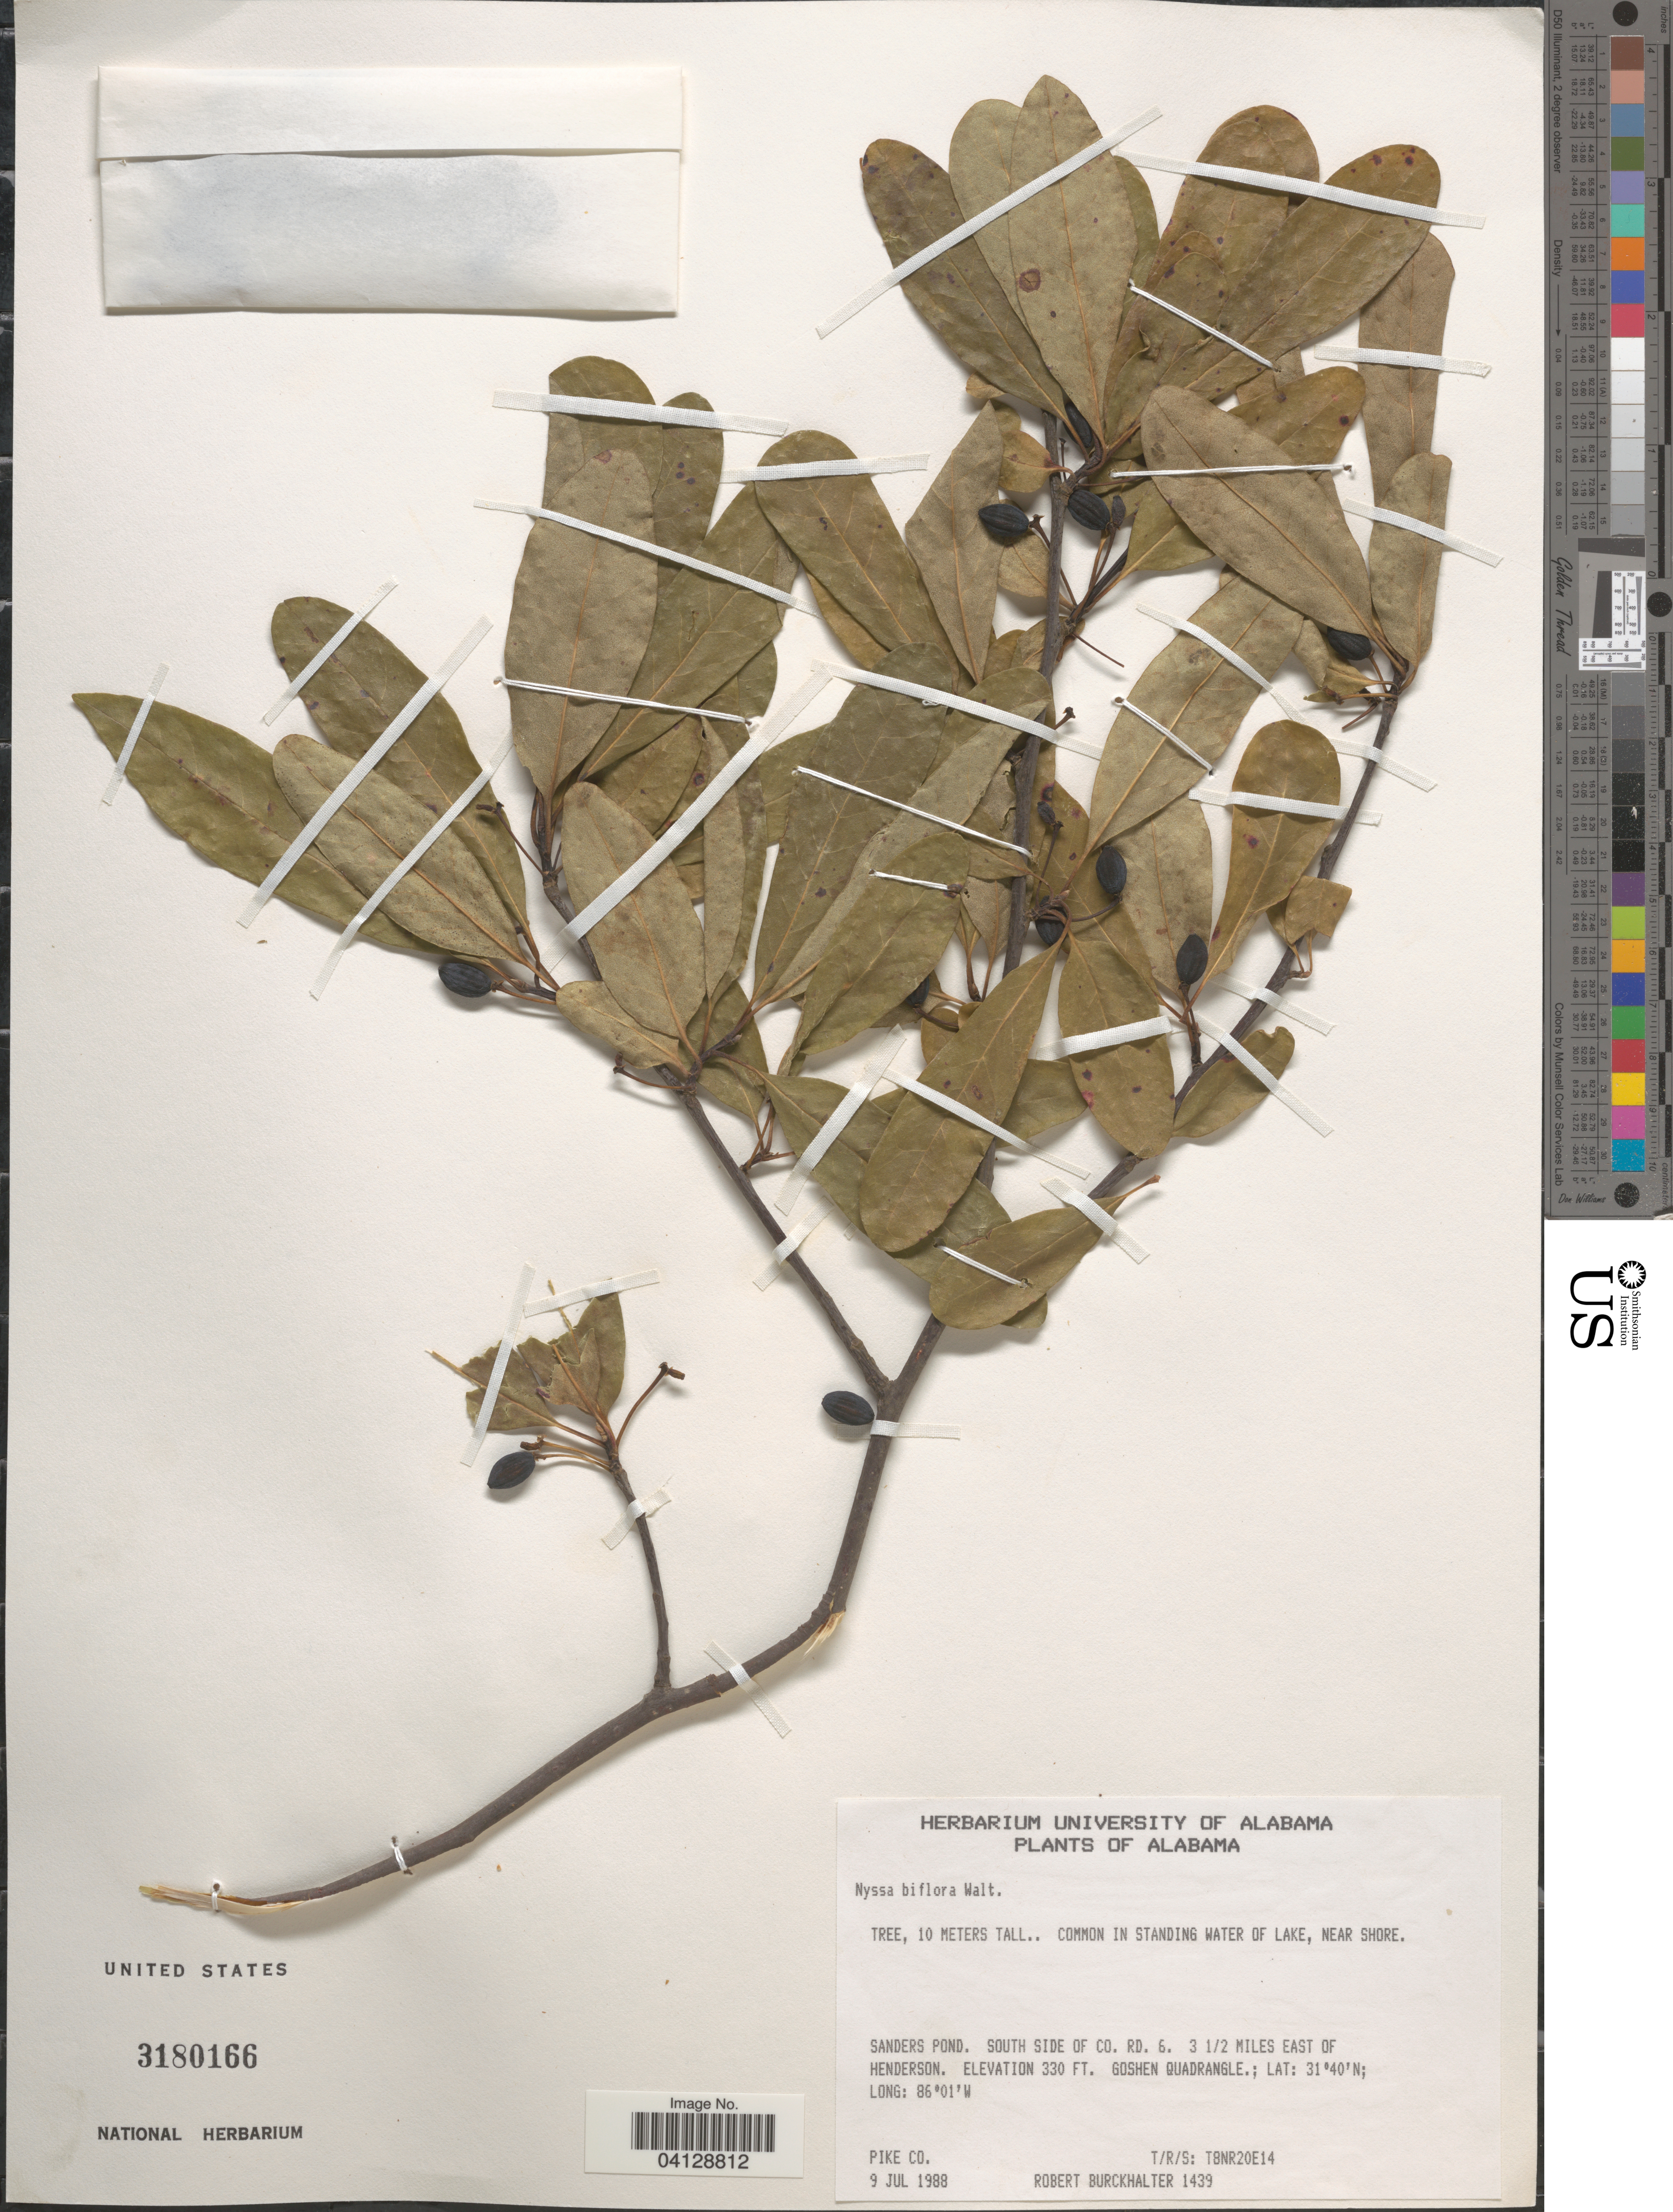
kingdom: Plantae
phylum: Tracheophyta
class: Magnoliopsida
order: Cornales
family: Nyssaceae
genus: Nyssa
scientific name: Nyssa biflora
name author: Walter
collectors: R. Burckhalter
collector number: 1439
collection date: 1988-07-09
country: United States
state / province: Alabama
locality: Sanders Pond. South side of Co. Rd. 6. 3 1/2 miles east of Henderson. Goshen Quadrangle. Pike Co. T/R/S: T8NR20E14.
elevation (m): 101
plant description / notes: Fruit temporarily sampled for micro-CT scanning.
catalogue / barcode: US 3180166